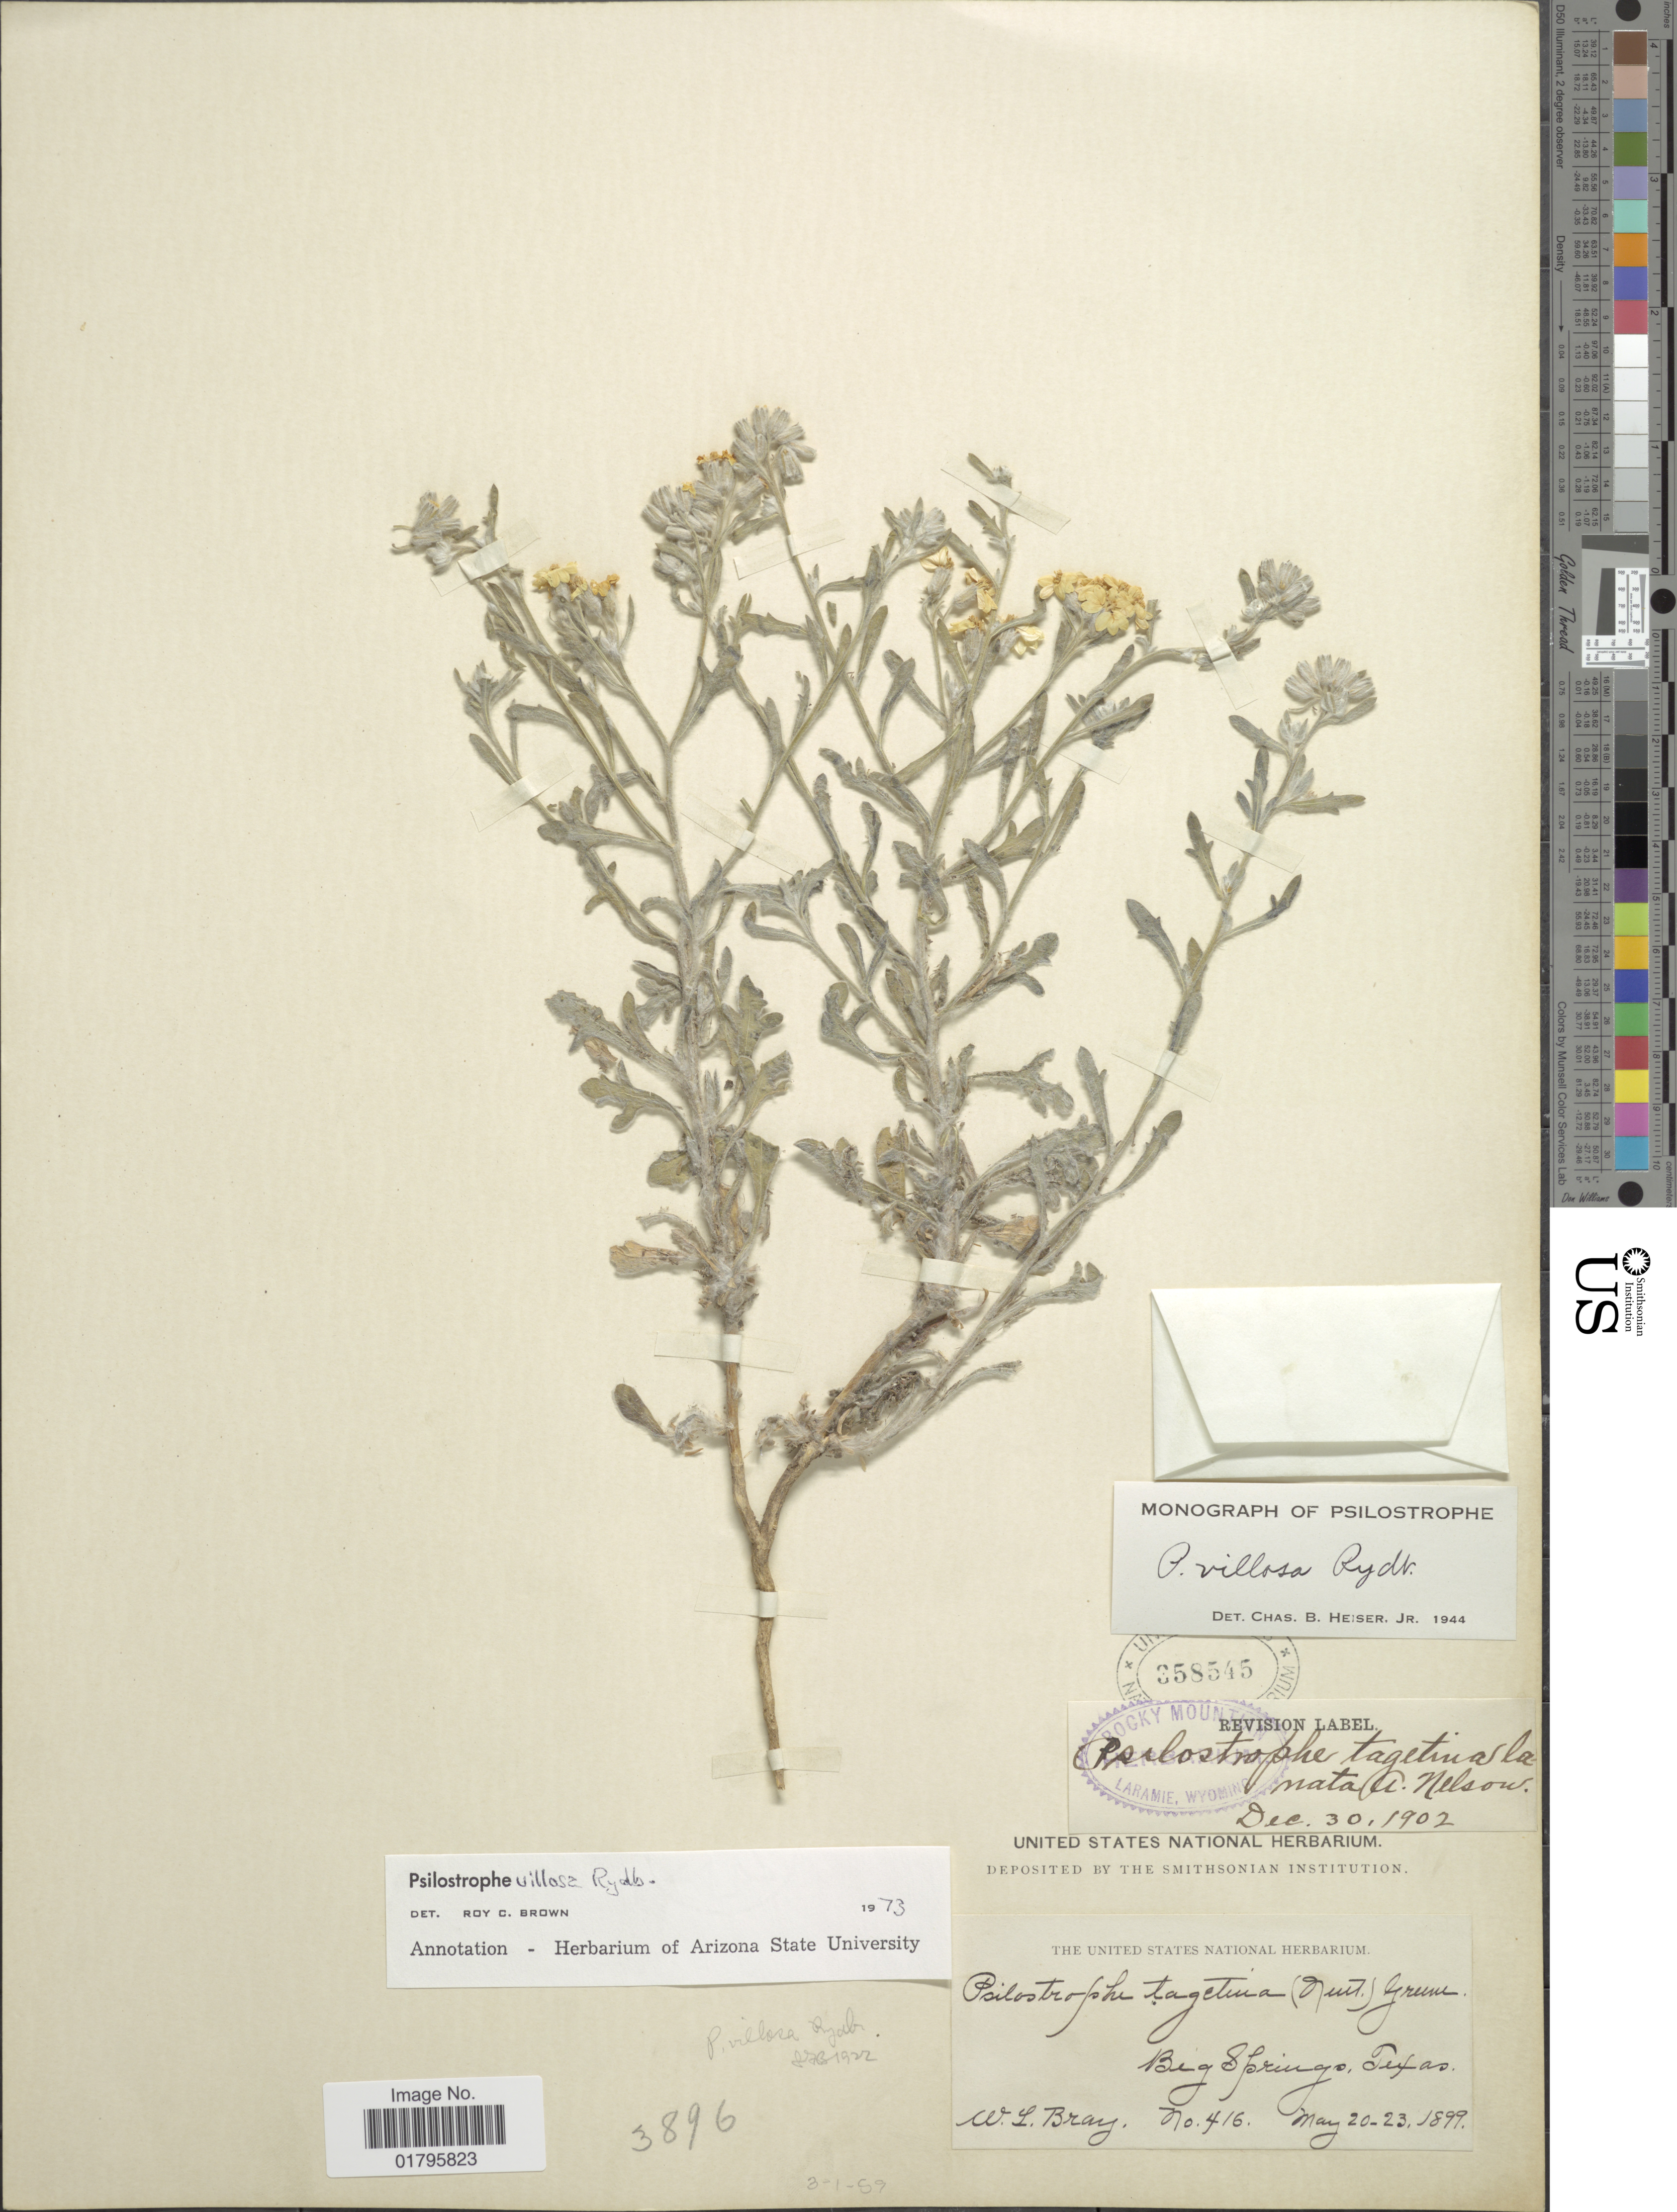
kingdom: Plantae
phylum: Tracheophyta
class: Magnoliopsida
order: Asterales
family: Asteraceae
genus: Psilostrophe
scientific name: Psilostrophe villosa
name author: Rydb. ex Britton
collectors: W. L. Bray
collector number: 416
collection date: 1899-05-20/1899-05-23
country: United States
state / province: Texas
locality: Big Springs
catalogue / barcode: US 358545